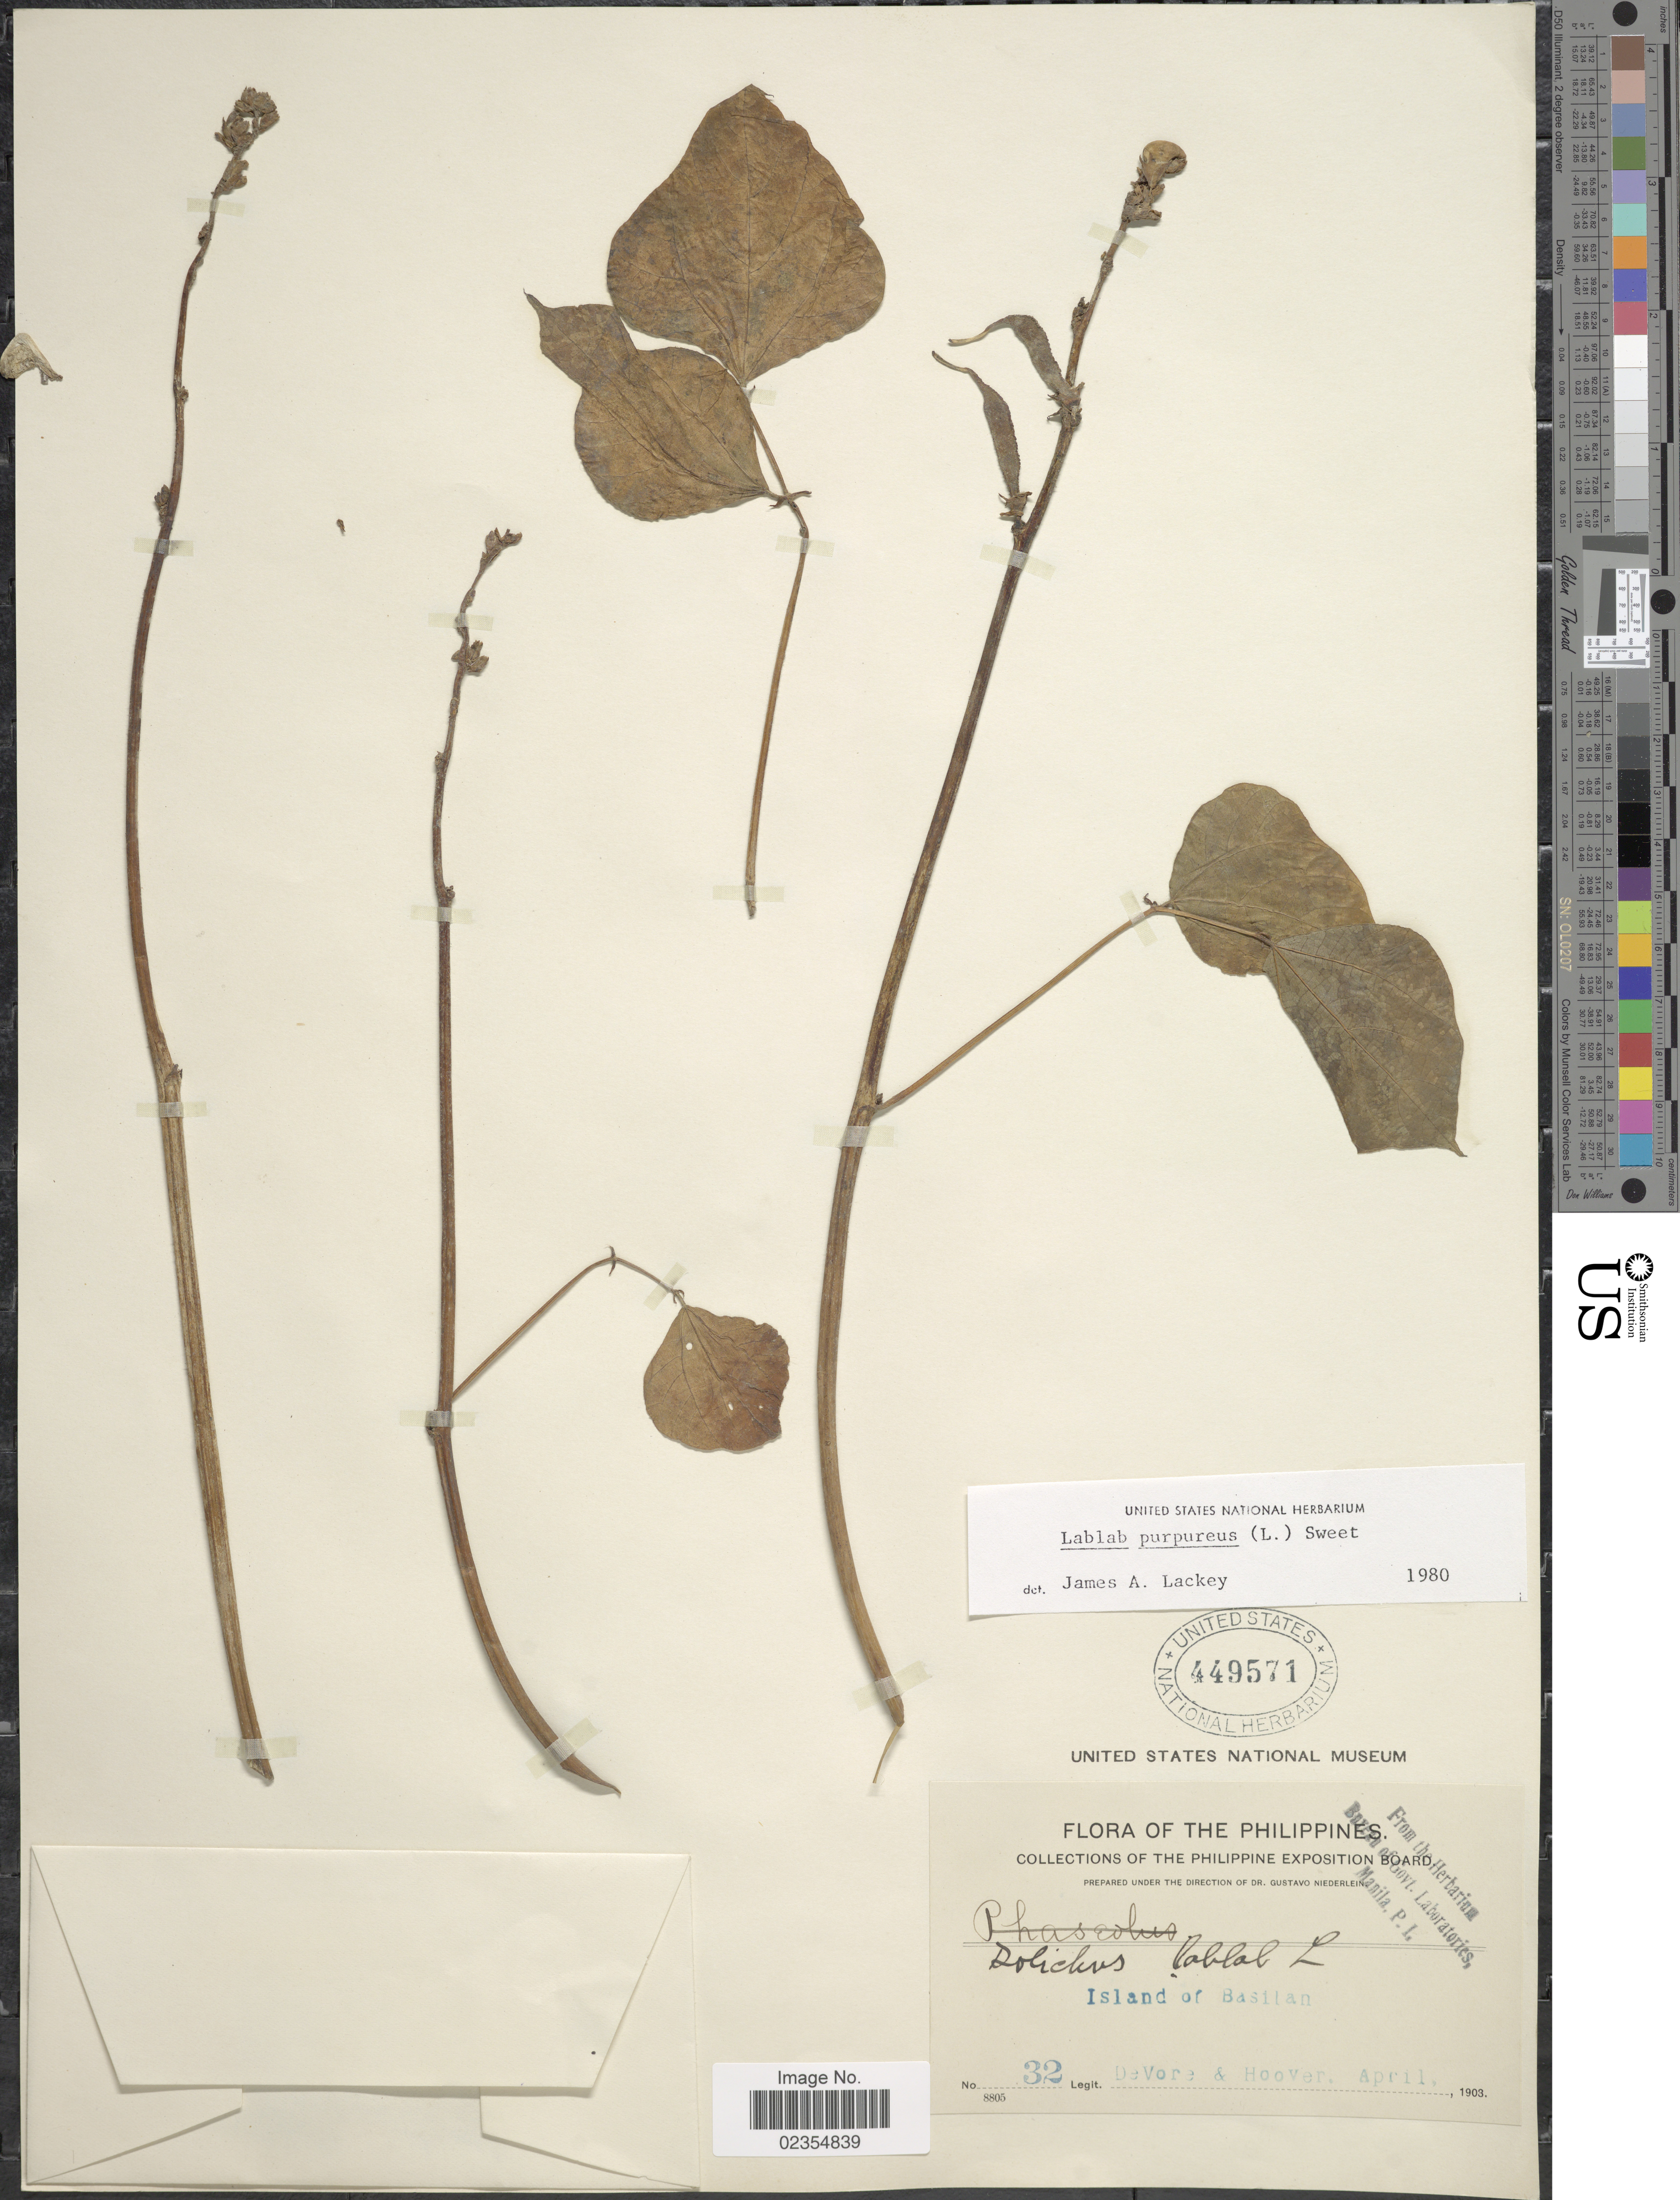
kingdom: Plantae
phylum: Tracheophyta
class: Magnoliopsida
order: Fabales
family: Fabaceae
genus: Lablab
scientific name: Lablab purpureus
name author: (L.) Sweet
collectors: -. DeVore & -- Hoover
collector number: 32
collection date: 1903-04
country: Philippines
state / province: Muslim Mindanao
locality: Philippines, Island of Basilan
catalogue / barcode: US 449571